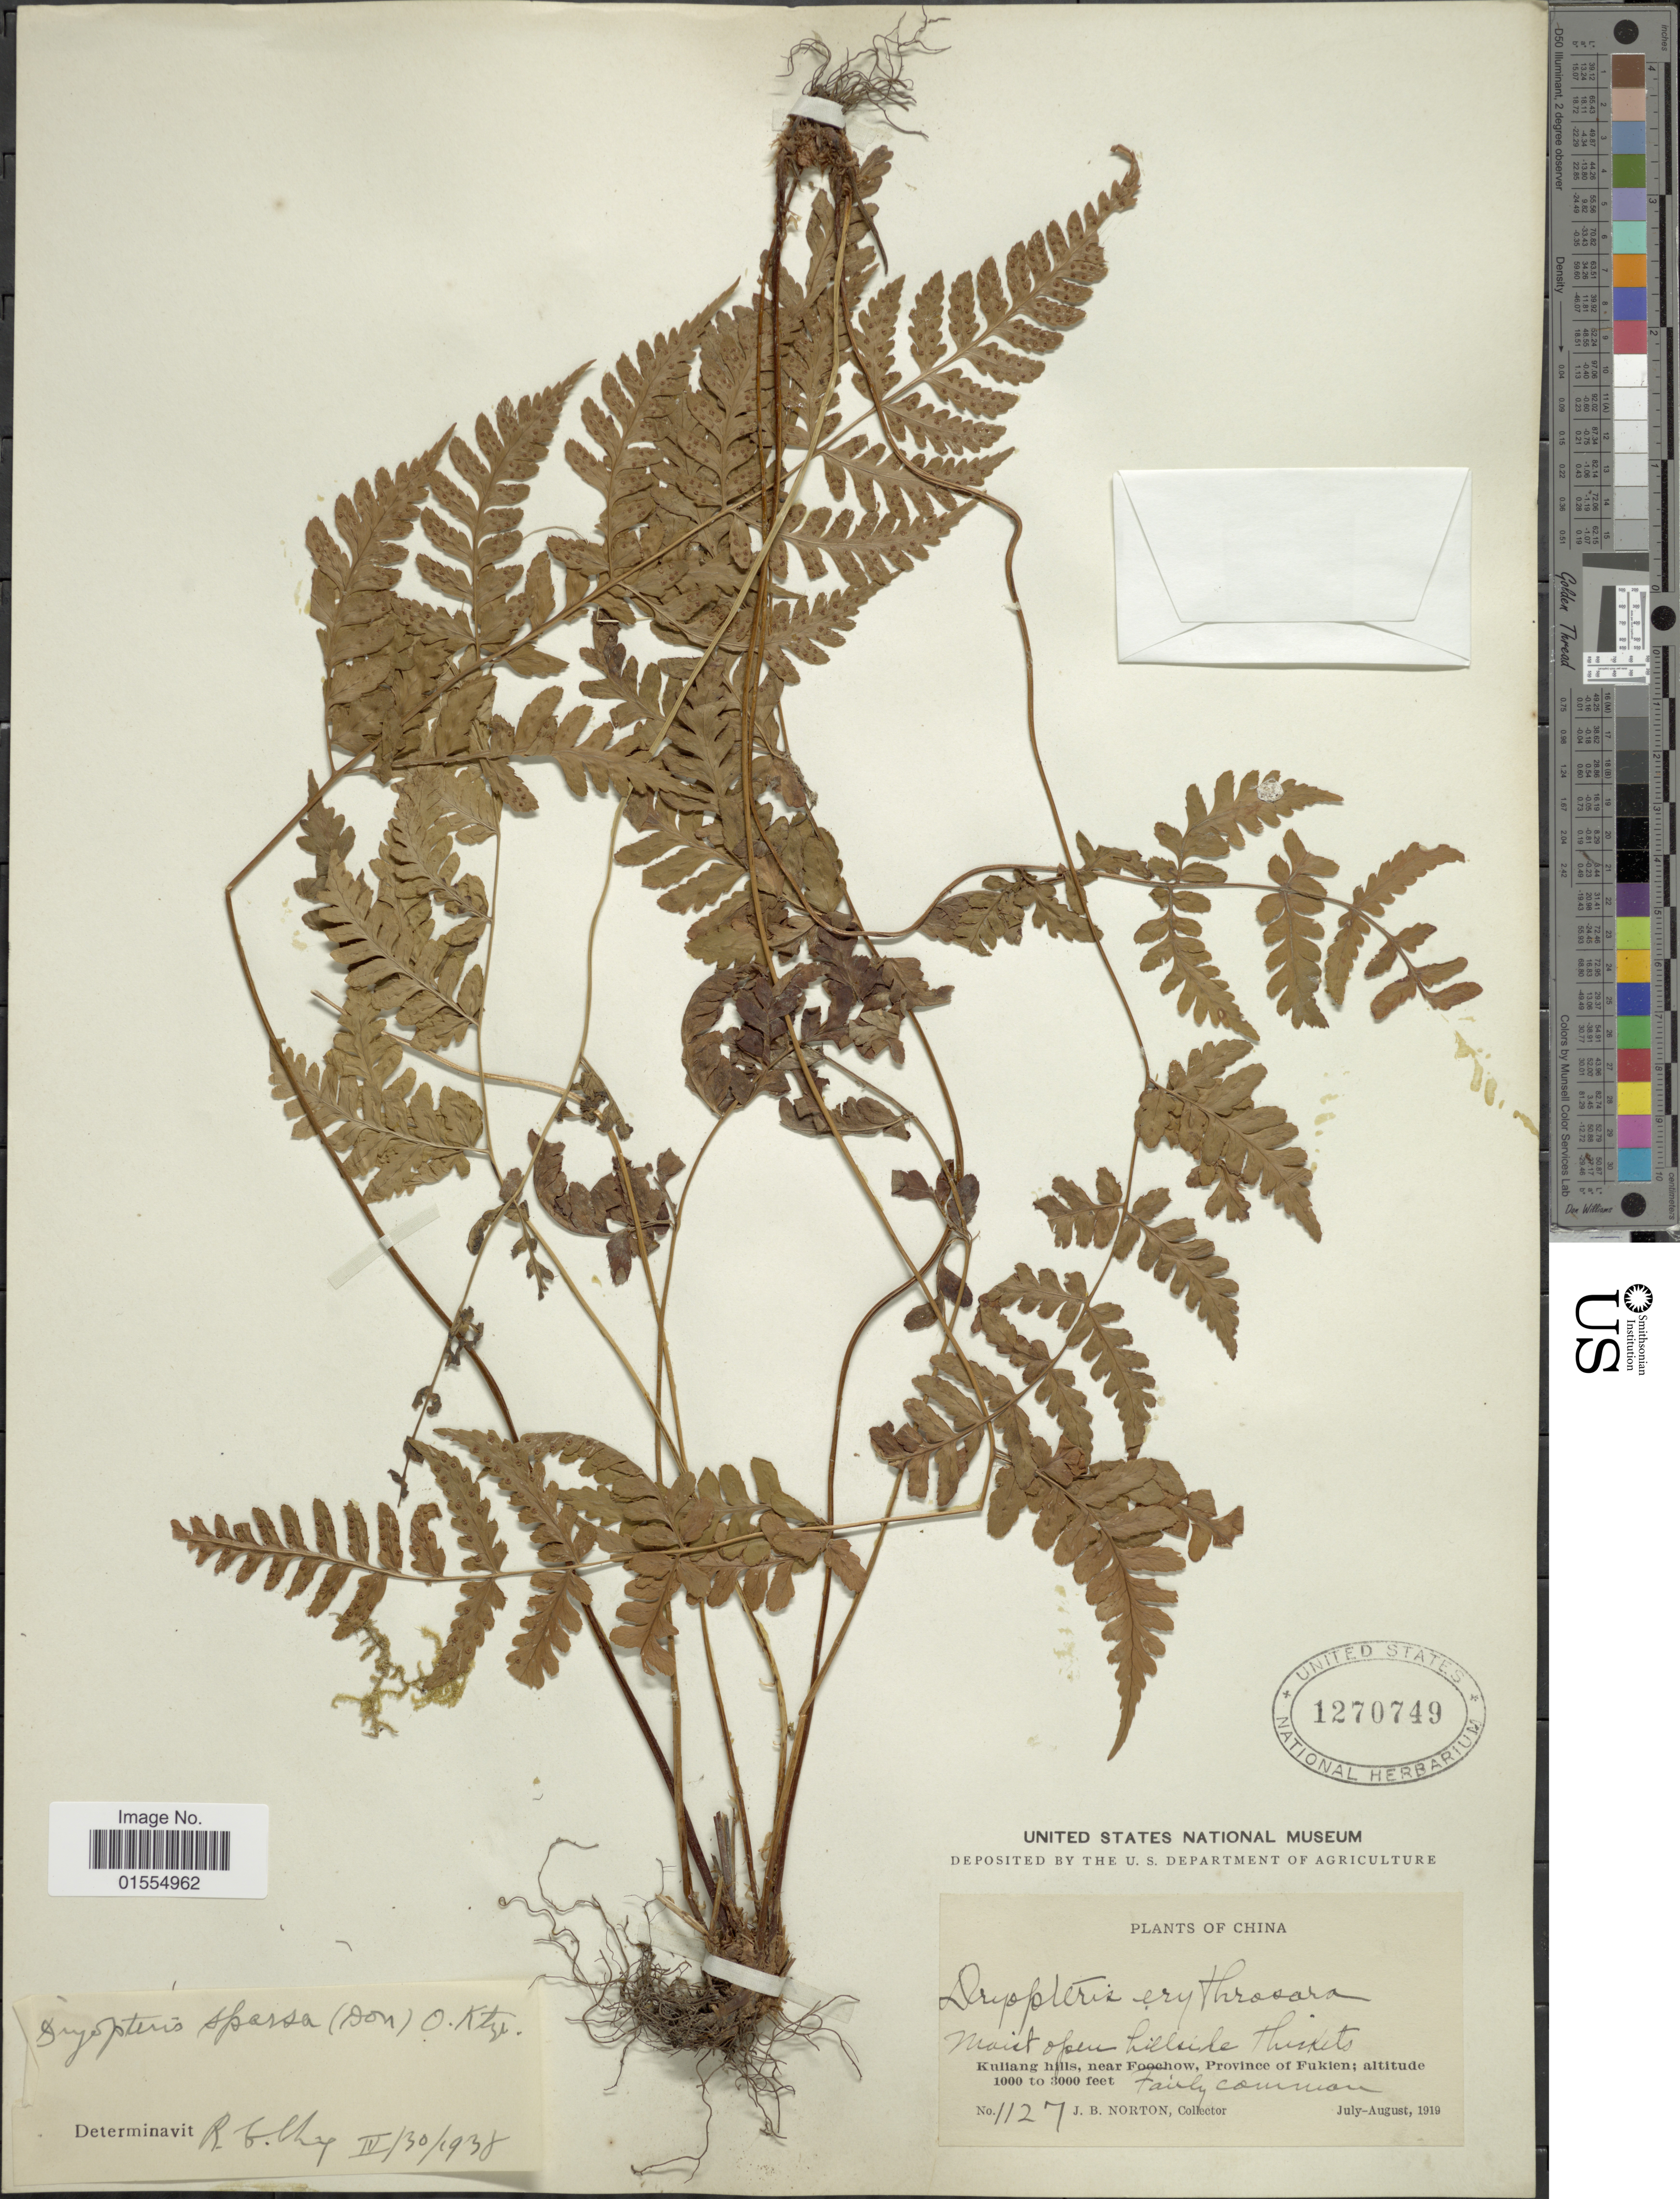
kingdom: Plantae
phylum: Tracheophyta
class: Polypodiopsida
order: Polypodiales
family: Dryopteridaceae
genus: Dryopteris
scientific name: Dryopteris sparsa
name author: (D. Don) Kuntze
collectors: J. B. Norton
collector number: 1127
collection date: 1919-07/1919-08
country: China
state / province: Fujian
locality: China, Kuliang hills, near Foochow, Province of Fukien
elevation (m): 305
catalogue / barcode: US 1270749